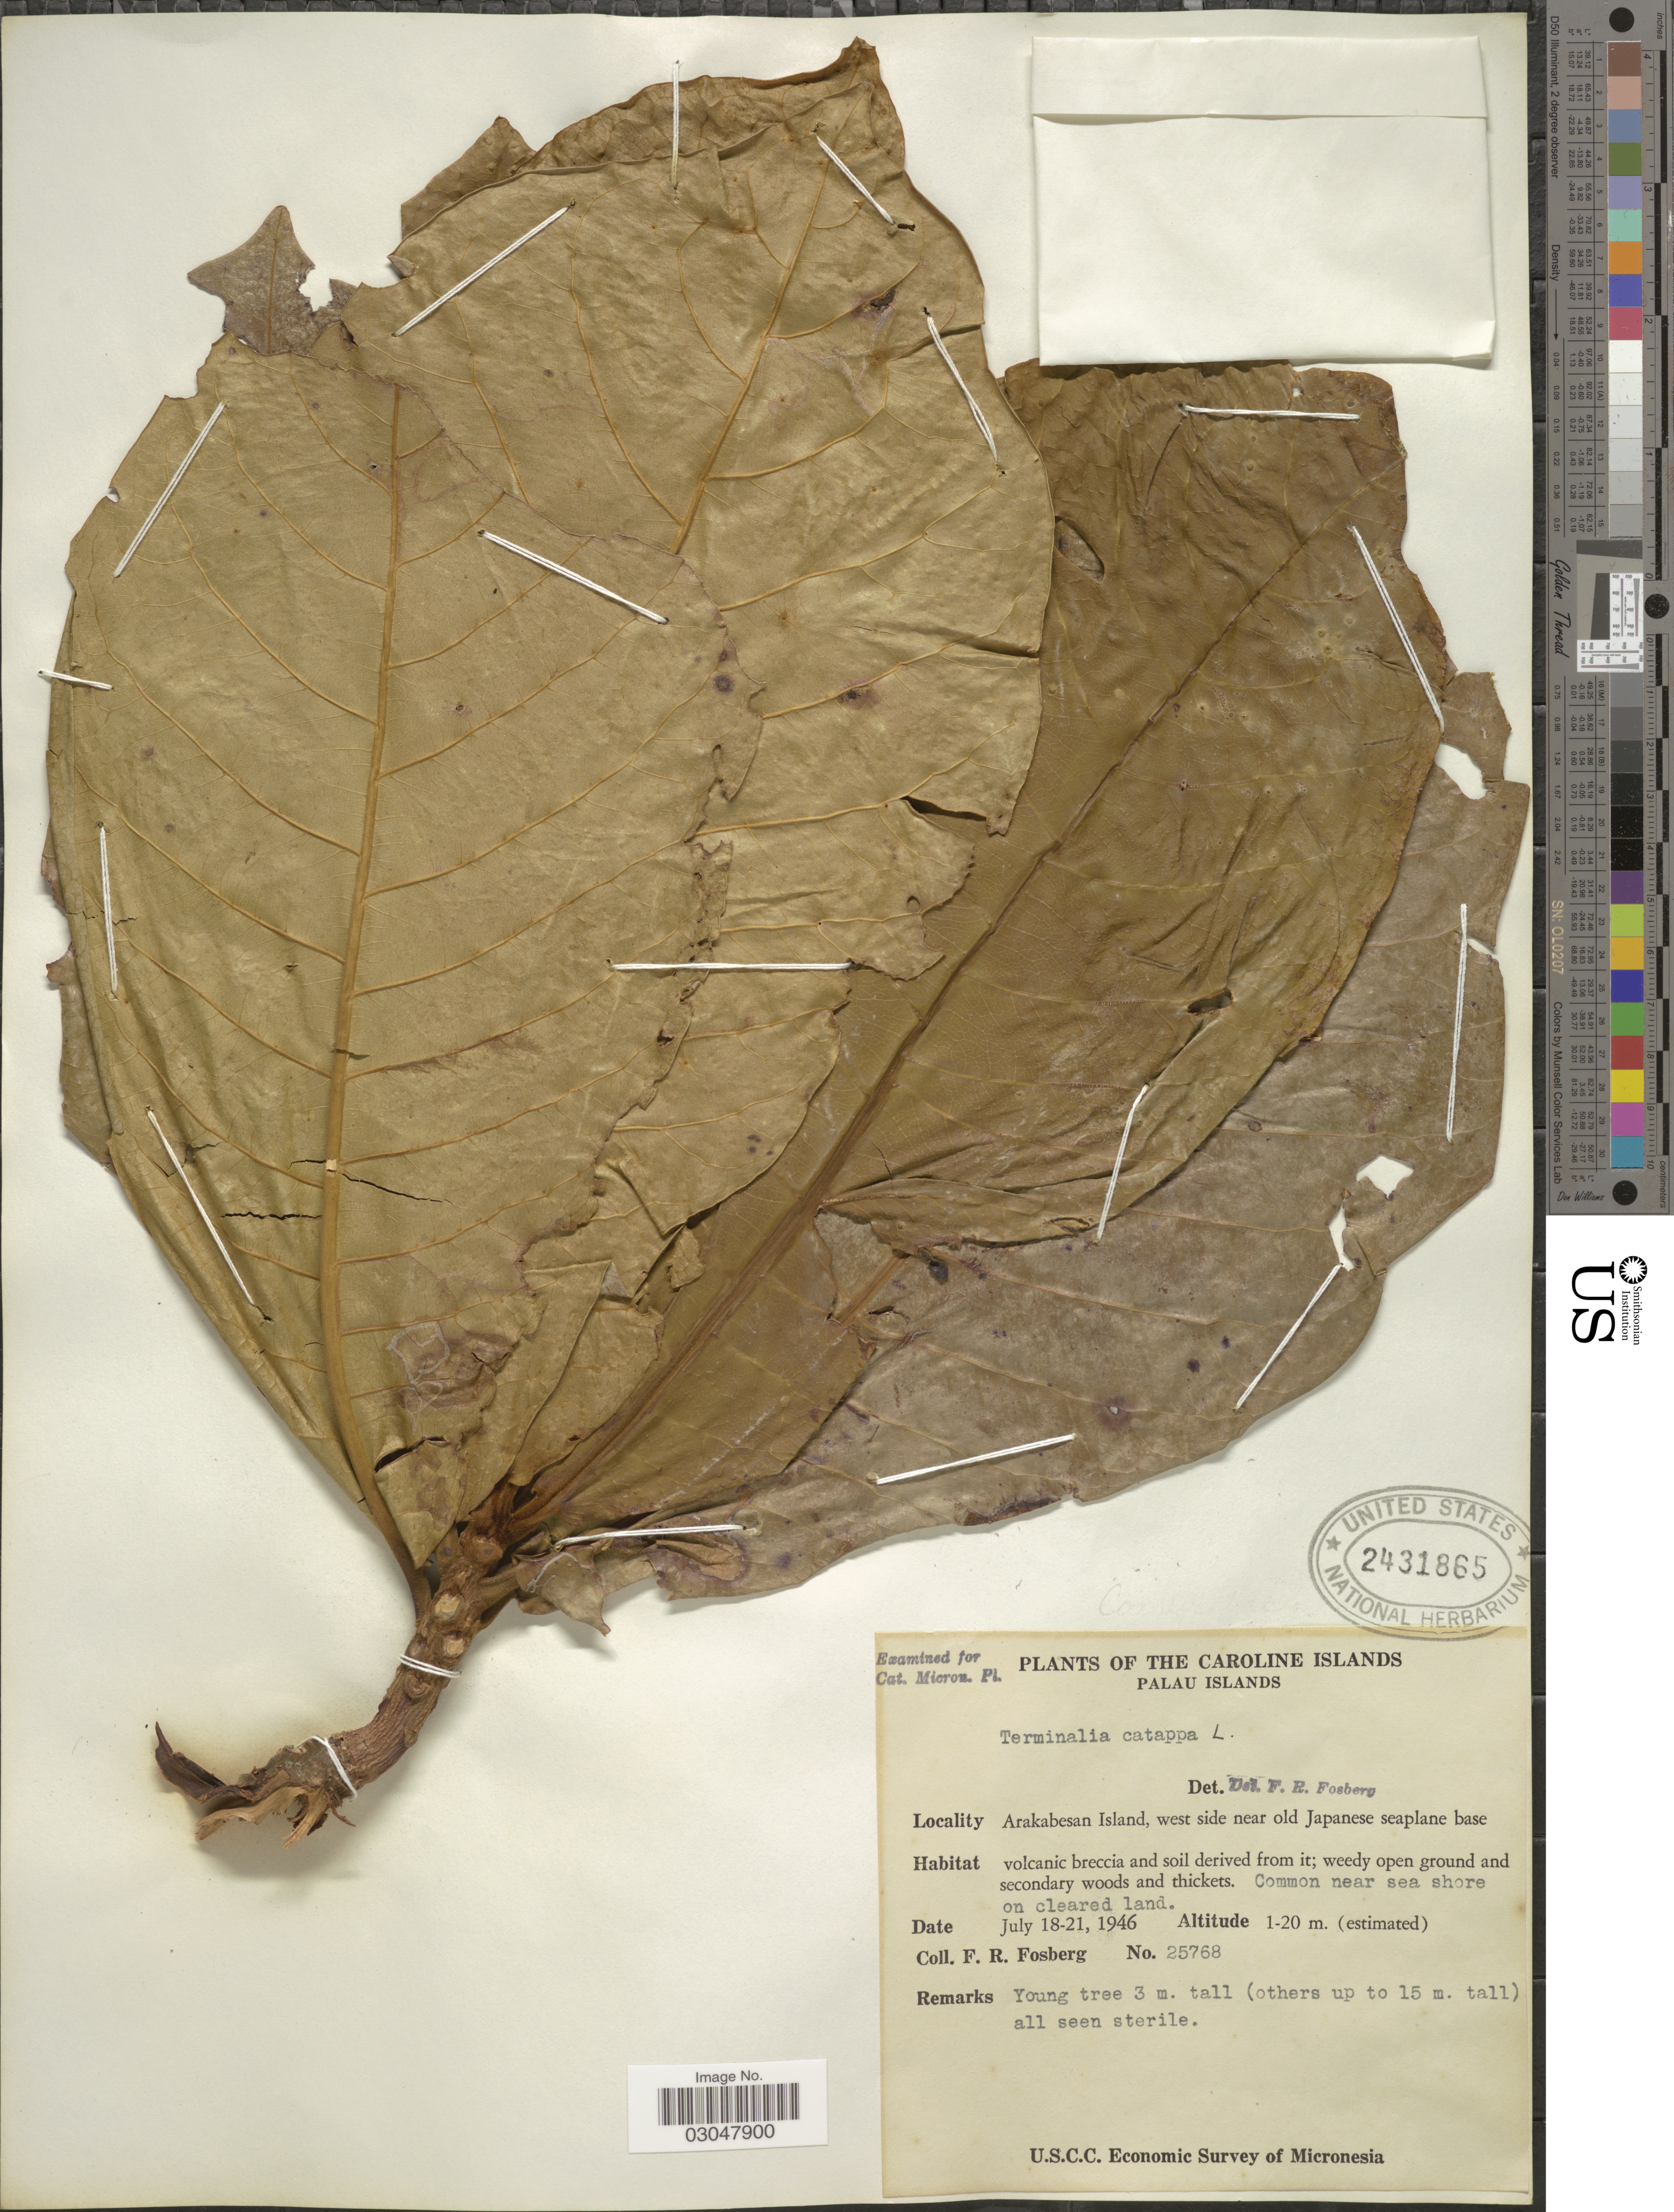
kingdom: Plantae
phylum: Tracheophyta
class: Magnoliopsida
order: Myrtales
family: Combretaceae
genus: Terminalia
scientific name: Terminalia catappa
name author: L.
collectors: F. R. Fosberg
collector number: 25768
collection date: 1946-07-18/1946-07-21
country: Palau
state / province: Koror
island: Ngerekebesang [Arakabesan]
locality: The Caroline Islands. Palau Islands. Arakabesan Island, west side near old Japanese seaplane base.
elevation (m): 1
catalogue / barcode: US 2431865